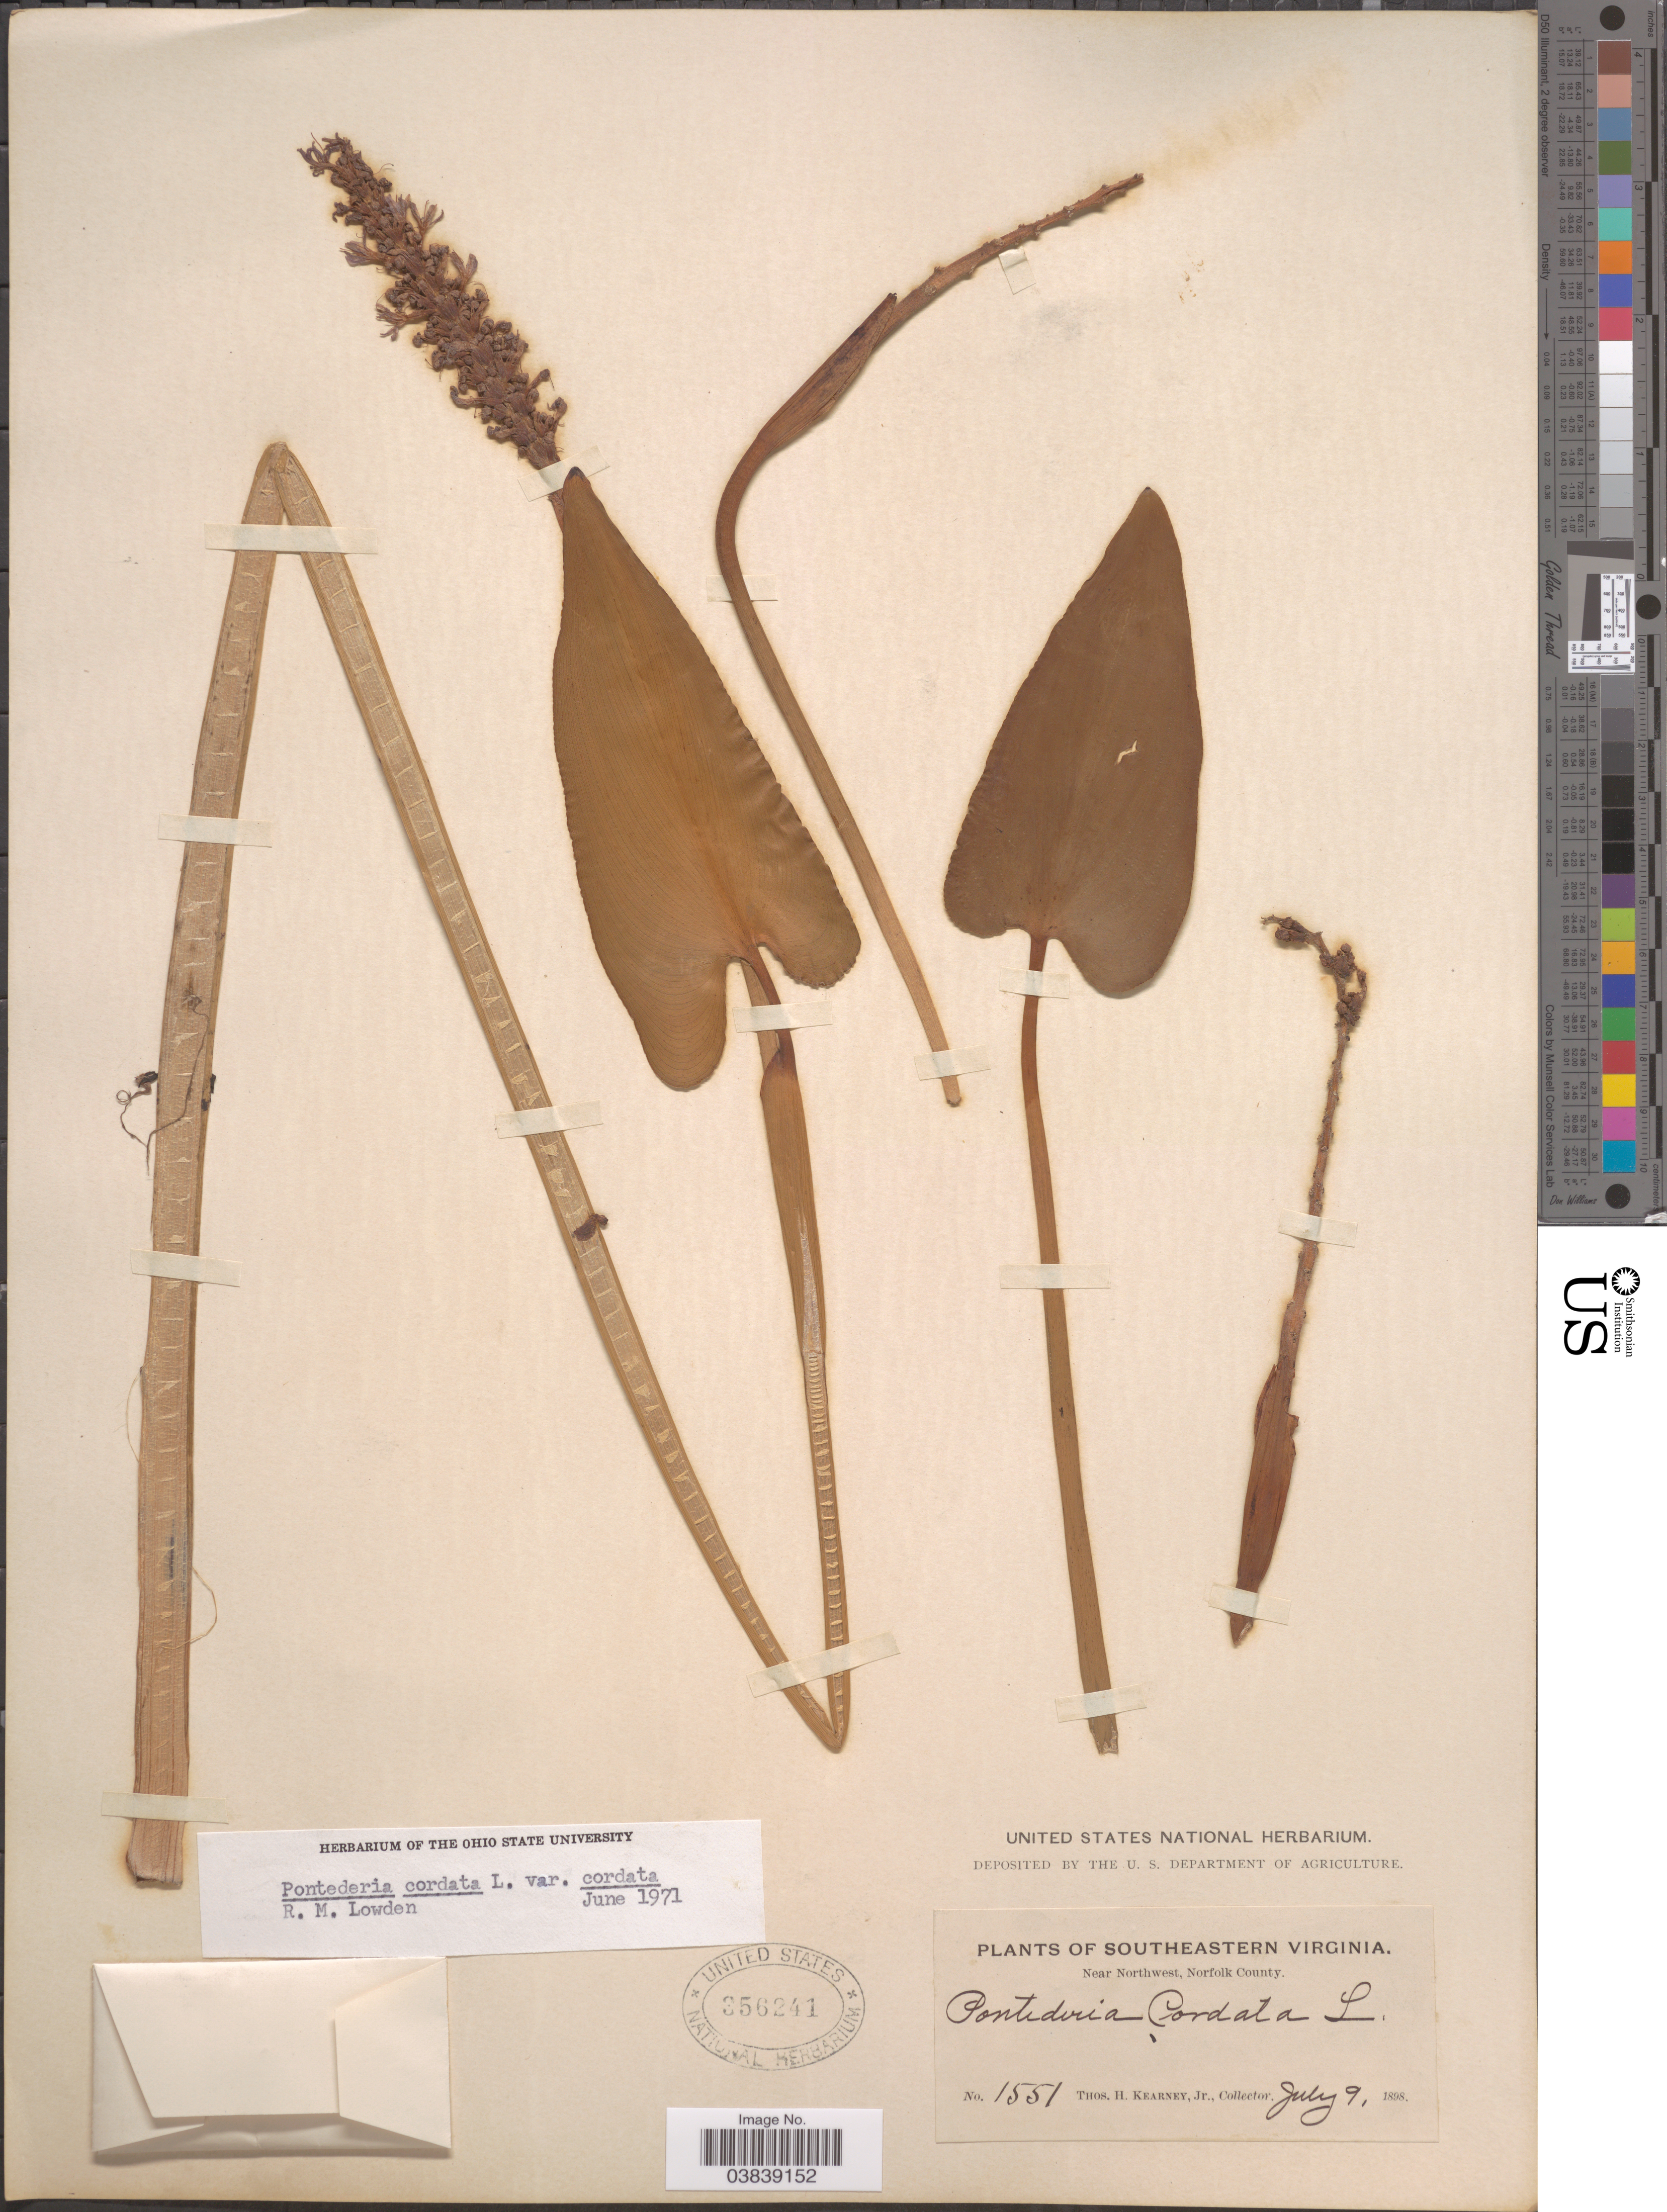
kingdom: Plantae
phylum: Tracheophyta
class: Liliopsida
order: Commelinales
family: Pontederiaceae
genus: Pontederia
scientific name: Pontederia cordata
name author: L.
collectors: T. H. Kearney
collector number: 1551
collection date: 1898-07-09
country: United States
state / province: Virginia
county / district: City of Chesapeake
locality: Southeastern Virginia. Near Northwest, Norfolk County.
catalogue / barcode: US 356241